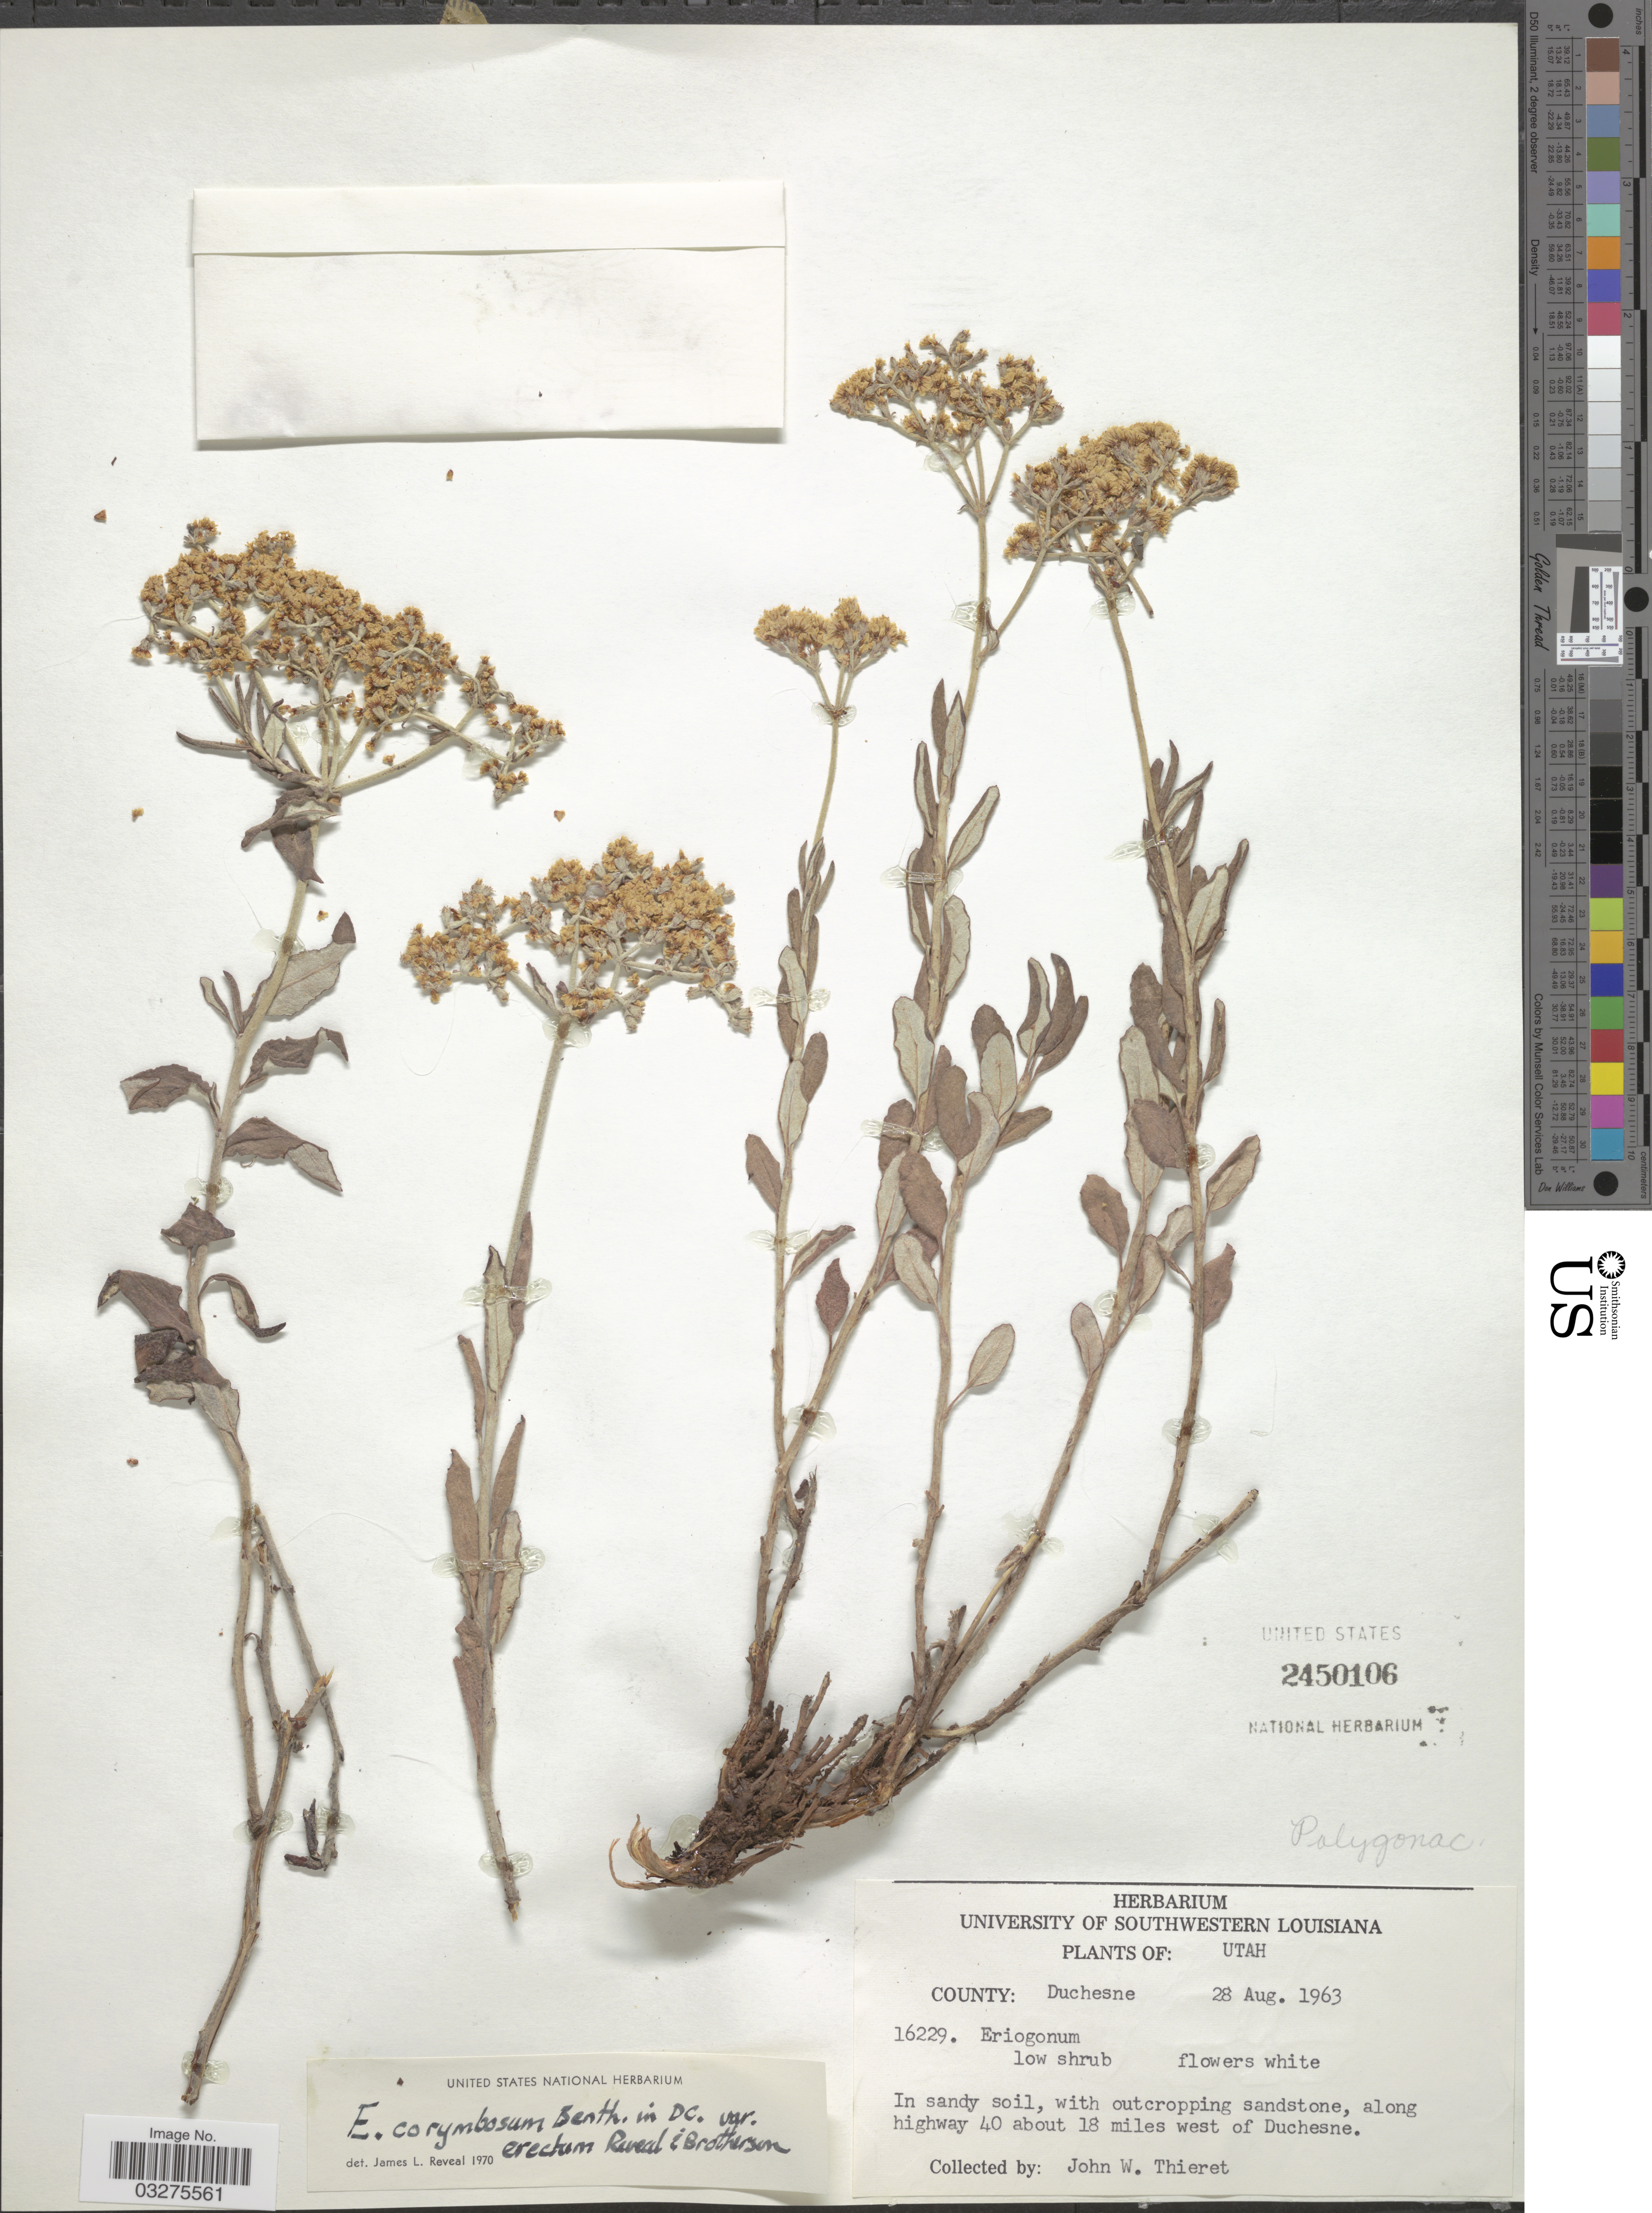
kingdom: Plantae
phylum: Tracheophyta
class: Magnoliopsida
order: Caryophyllales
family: Polygonaceae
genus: Eriogonum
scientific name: Eriogonum corymbosum var. erectum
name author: Reveal & Brotherson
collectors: J. W. Thieret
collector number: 16229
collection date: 1963-08-28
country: United States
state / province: Utah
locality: County: Duchesne. Along highway 40 about 18 miles west of Duchesne.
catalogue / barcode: US 2450106